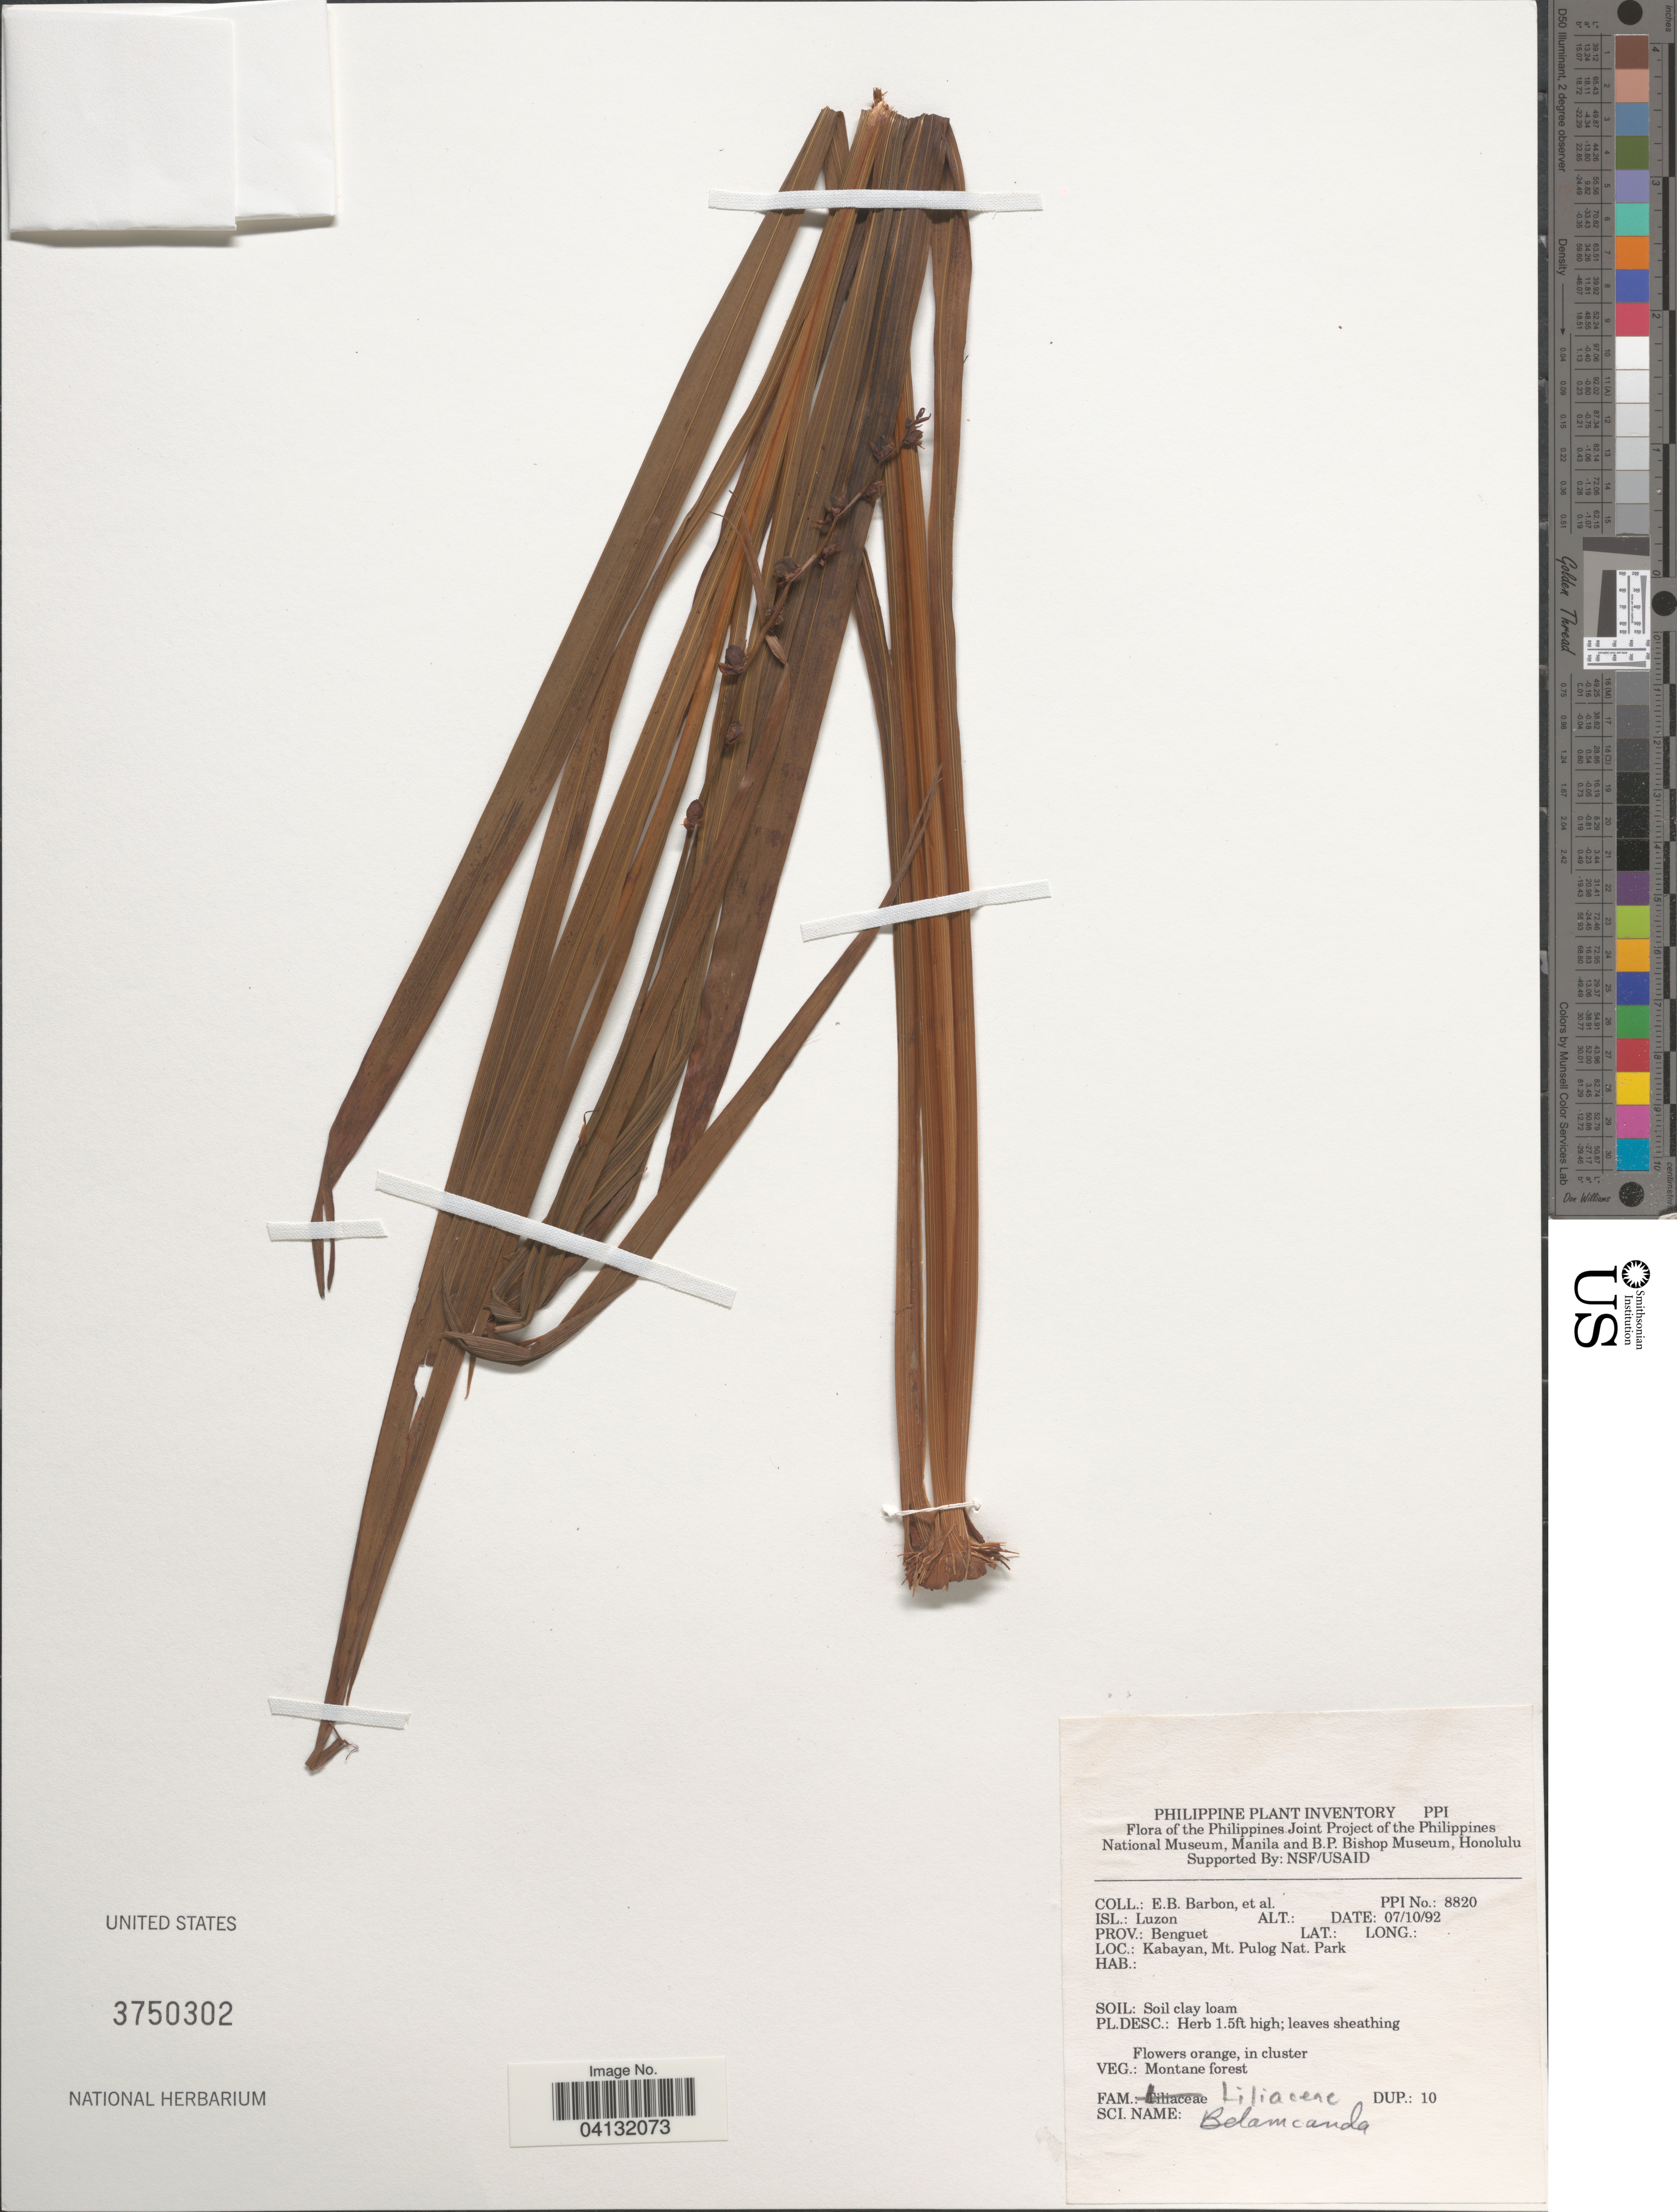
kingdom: Plantae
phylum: Tracheophyta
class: Liliopsida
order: Asparagales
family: Iridaceae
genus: Crocosmia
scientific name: Crocosmia x crocosmiiflora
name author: (Lemoine) N.E. Br.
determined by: Strong, Mark T., (BOT), Smithsonian Institution - National Museum of Natural History (UNITED STATES)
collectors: E. Barbon & et al.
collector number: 8820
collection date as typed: Transcribed d/m/y: 7/10/92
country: Philippines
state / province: Cordillera (Administrative Region)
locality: Isl.: Luzon. Prov.: Benguet. Kabayan, Mt. Pulog Nat. Park.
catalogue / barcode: US 3750302